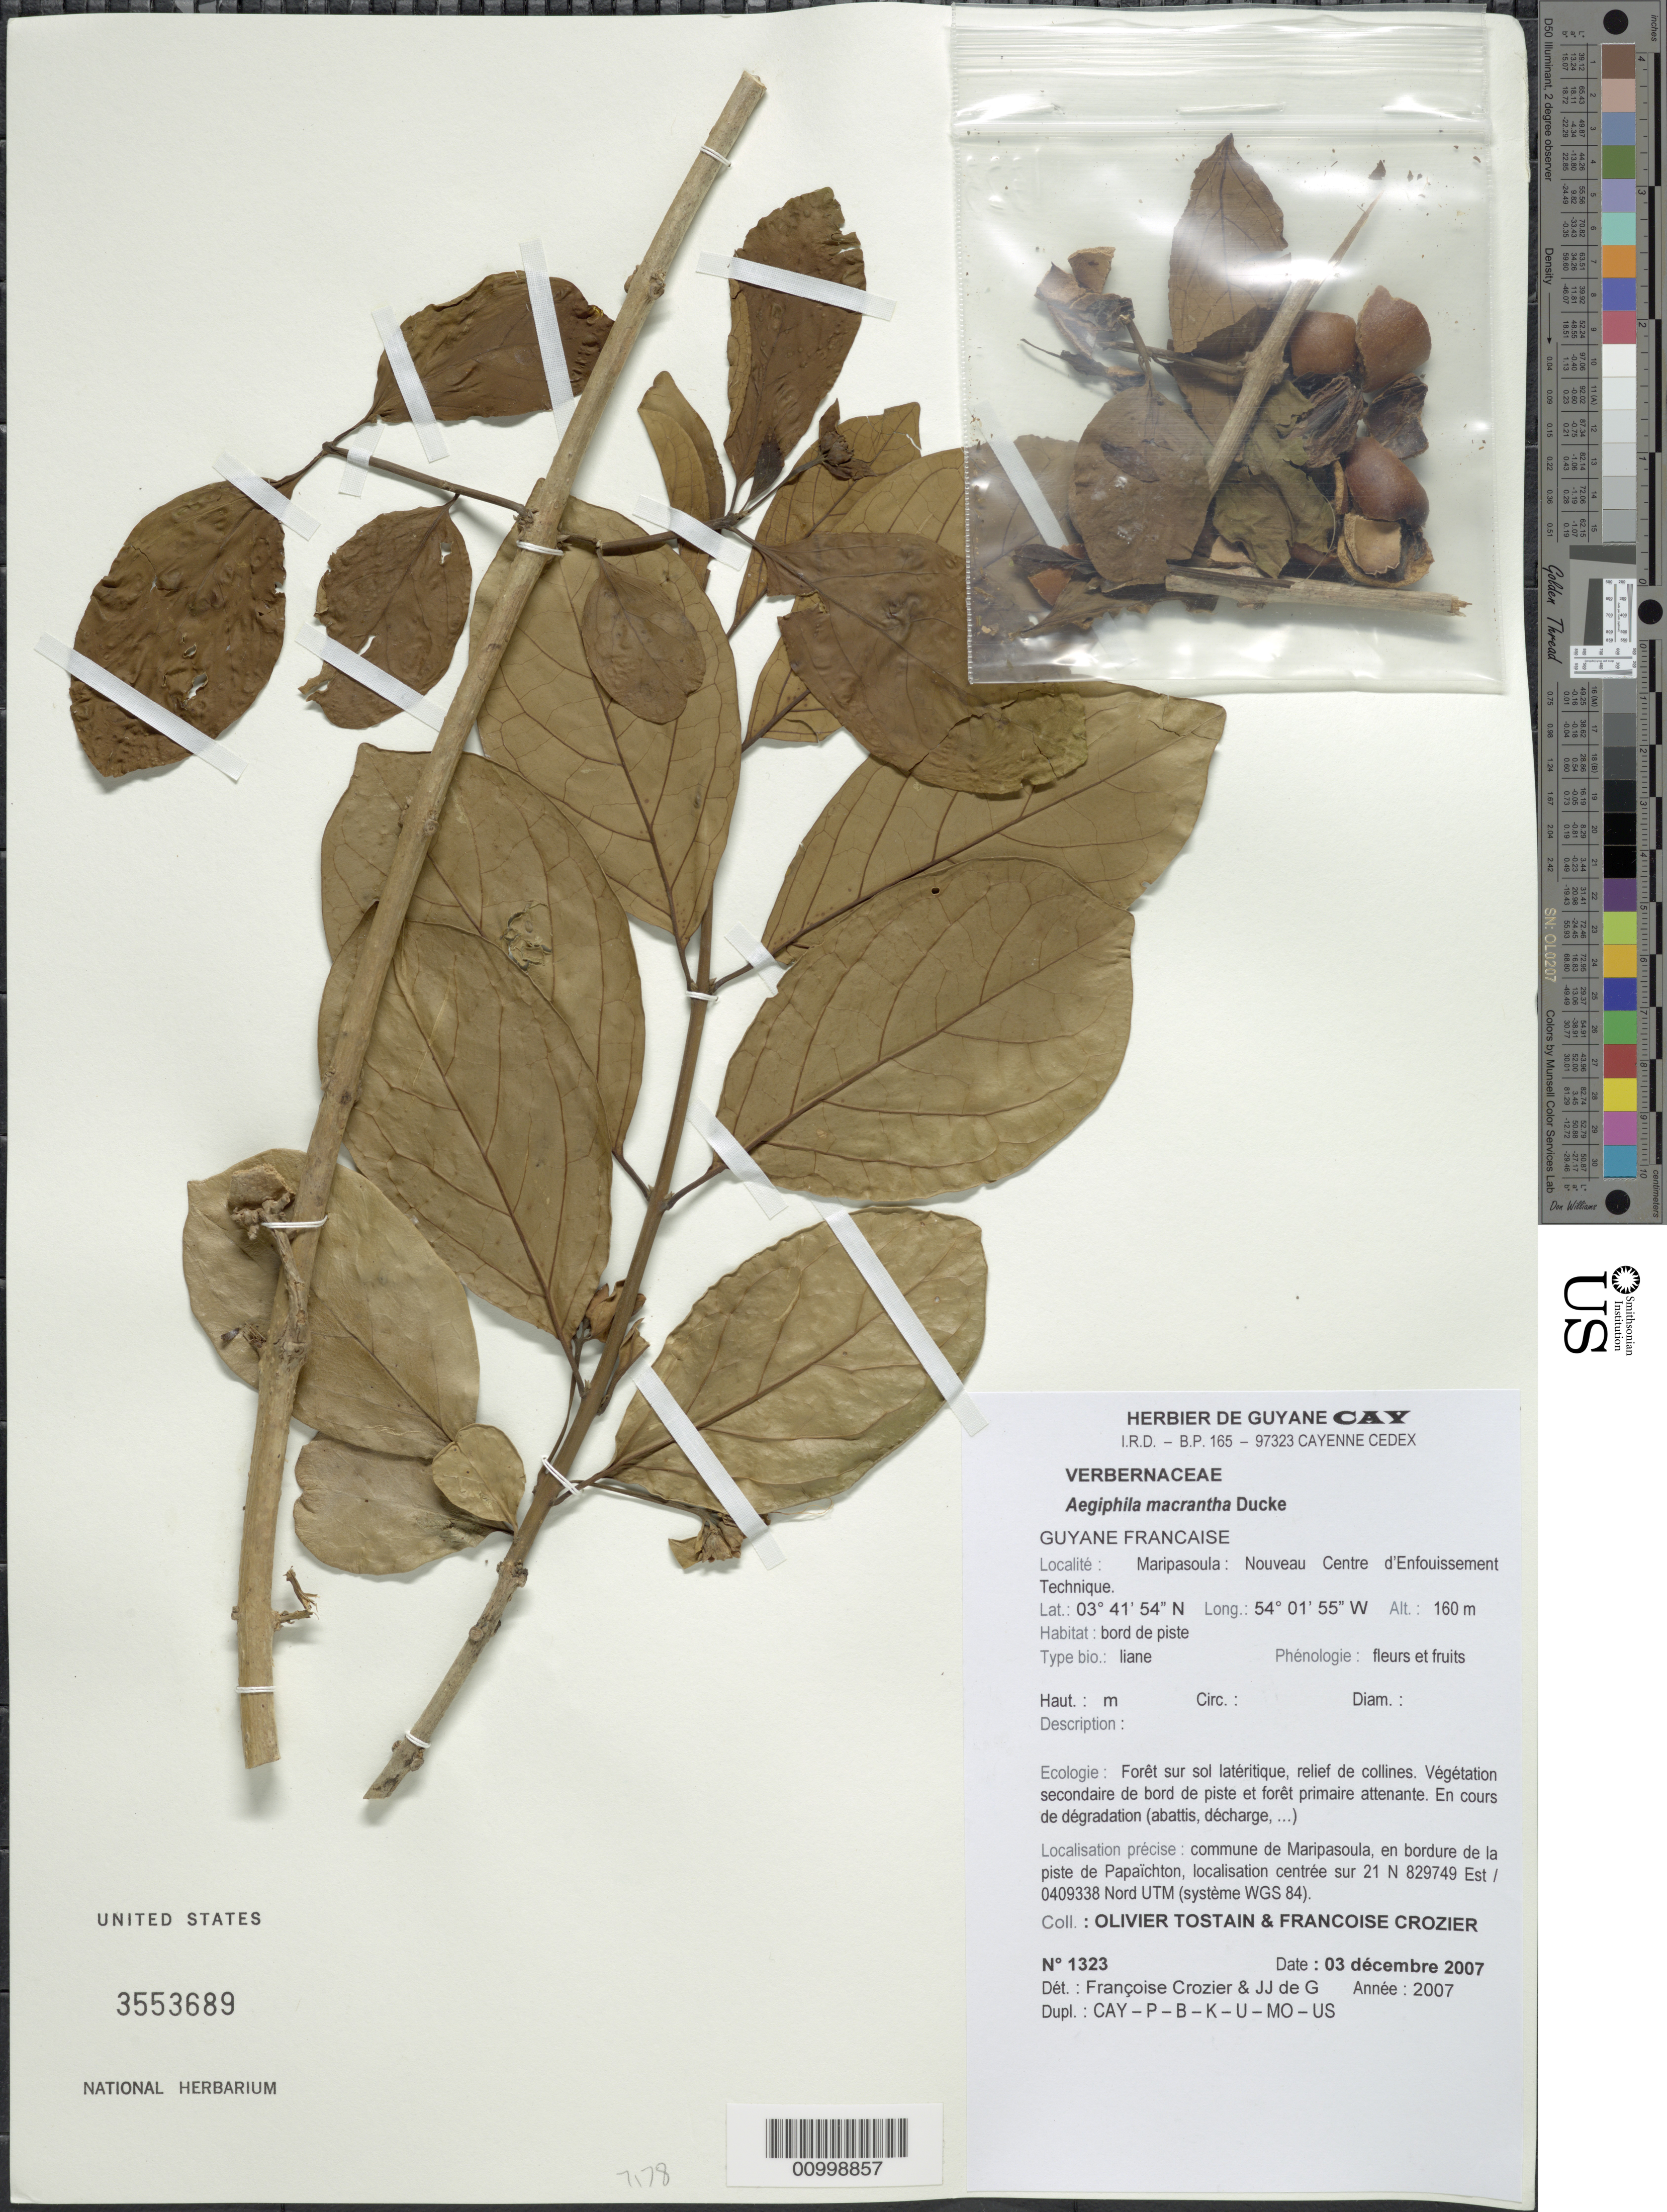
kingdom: Plantae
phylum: Tracheophyta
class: Magnoliopsida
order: Lamiales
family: Lamiaceae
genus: Aegiphila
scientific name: Aegiphila macrantha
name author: Ducke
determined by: Crozier, F.; Granville, J. J.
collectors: O. Tostain & F. Crozier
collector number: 1323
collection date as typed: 3-Dec-07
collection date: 2007-12-03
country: French Guiana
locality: Maripasoula: Noveau Centre d'Enfouissement Technique; commune de Marpasoula, en bordure de la piste de Papaïchton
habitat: Foret sur sol lateritique, relief de collines. Veg secondaire de bord de piste et foret primaire attente. En cours de degredation (abattis, decharge)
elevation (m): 160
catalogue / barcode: US 3553689